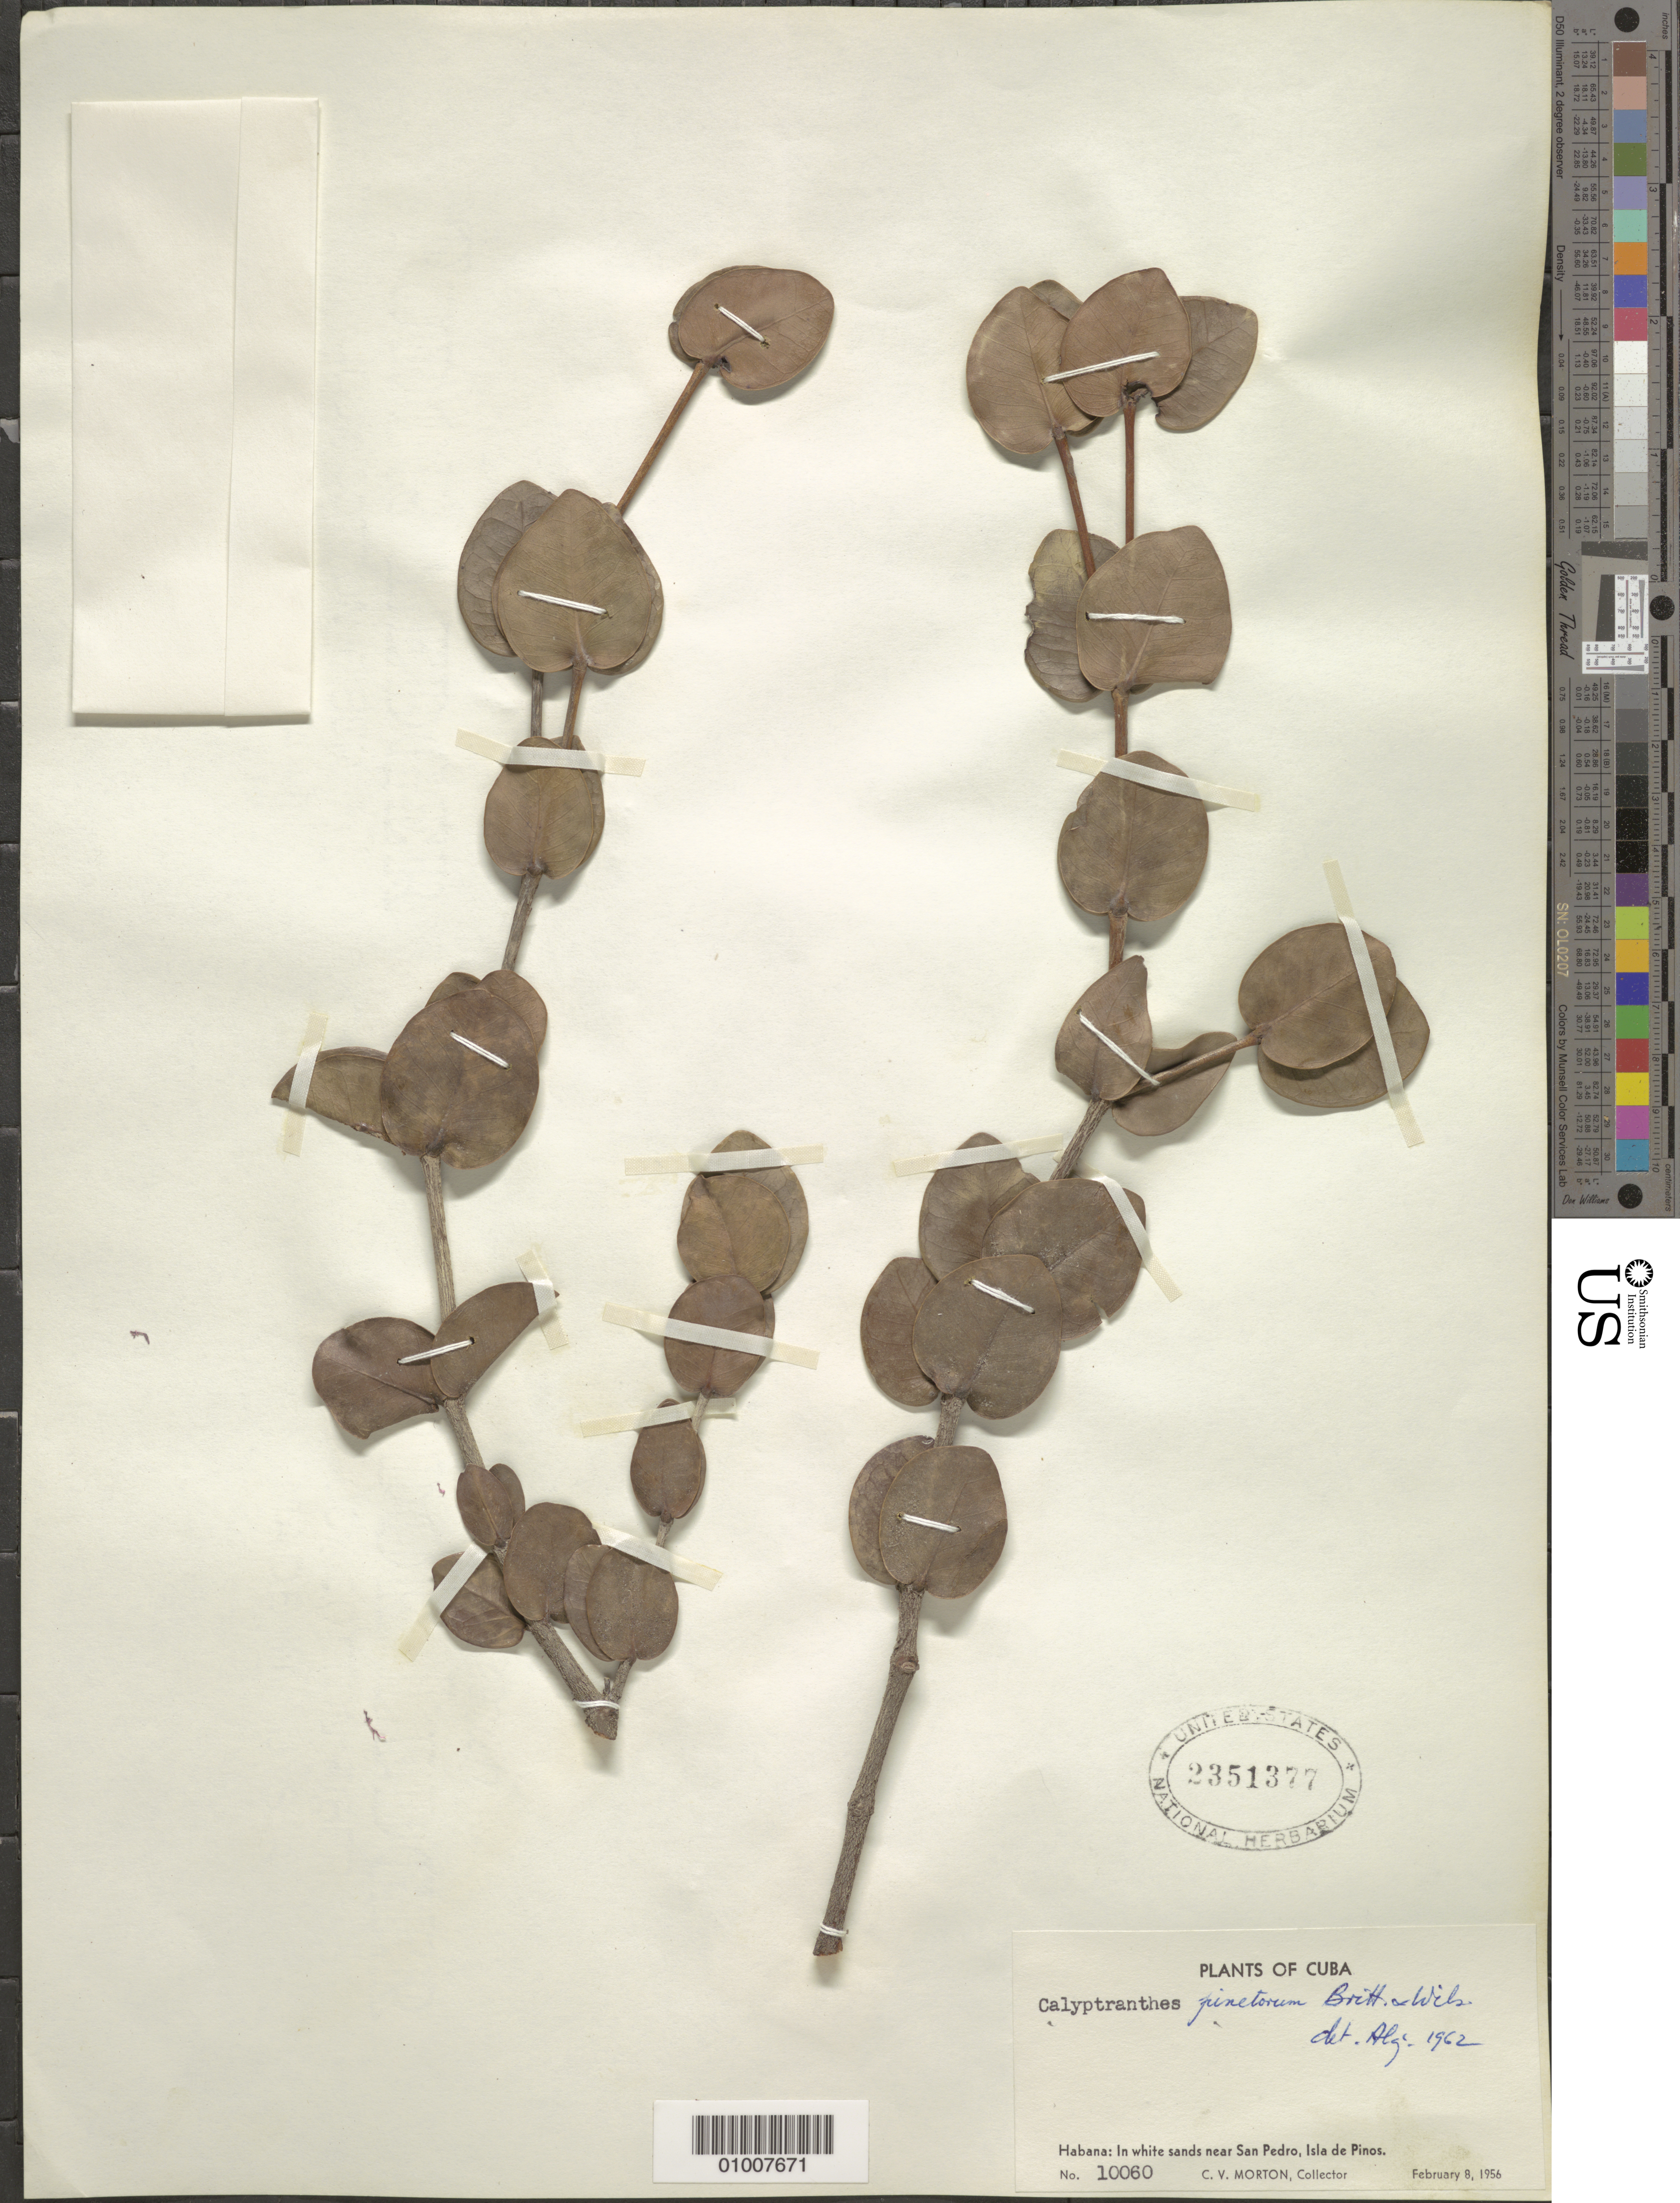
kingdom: Plantae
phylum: Tracheophyta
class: Magnoliopsida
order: Myrtales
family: Myrtaceae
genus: Myrcia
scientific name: Myrcia pinetorum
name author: (Britton & P. Wilson) Z. Acosta & K. Samra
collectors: C. V. Morton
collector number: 10060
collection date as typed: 08 Feb 1956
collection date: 1956-02-08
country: Cuba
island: Isla de la Juventud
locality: White sands near San Pedro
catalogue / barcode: US 2351377